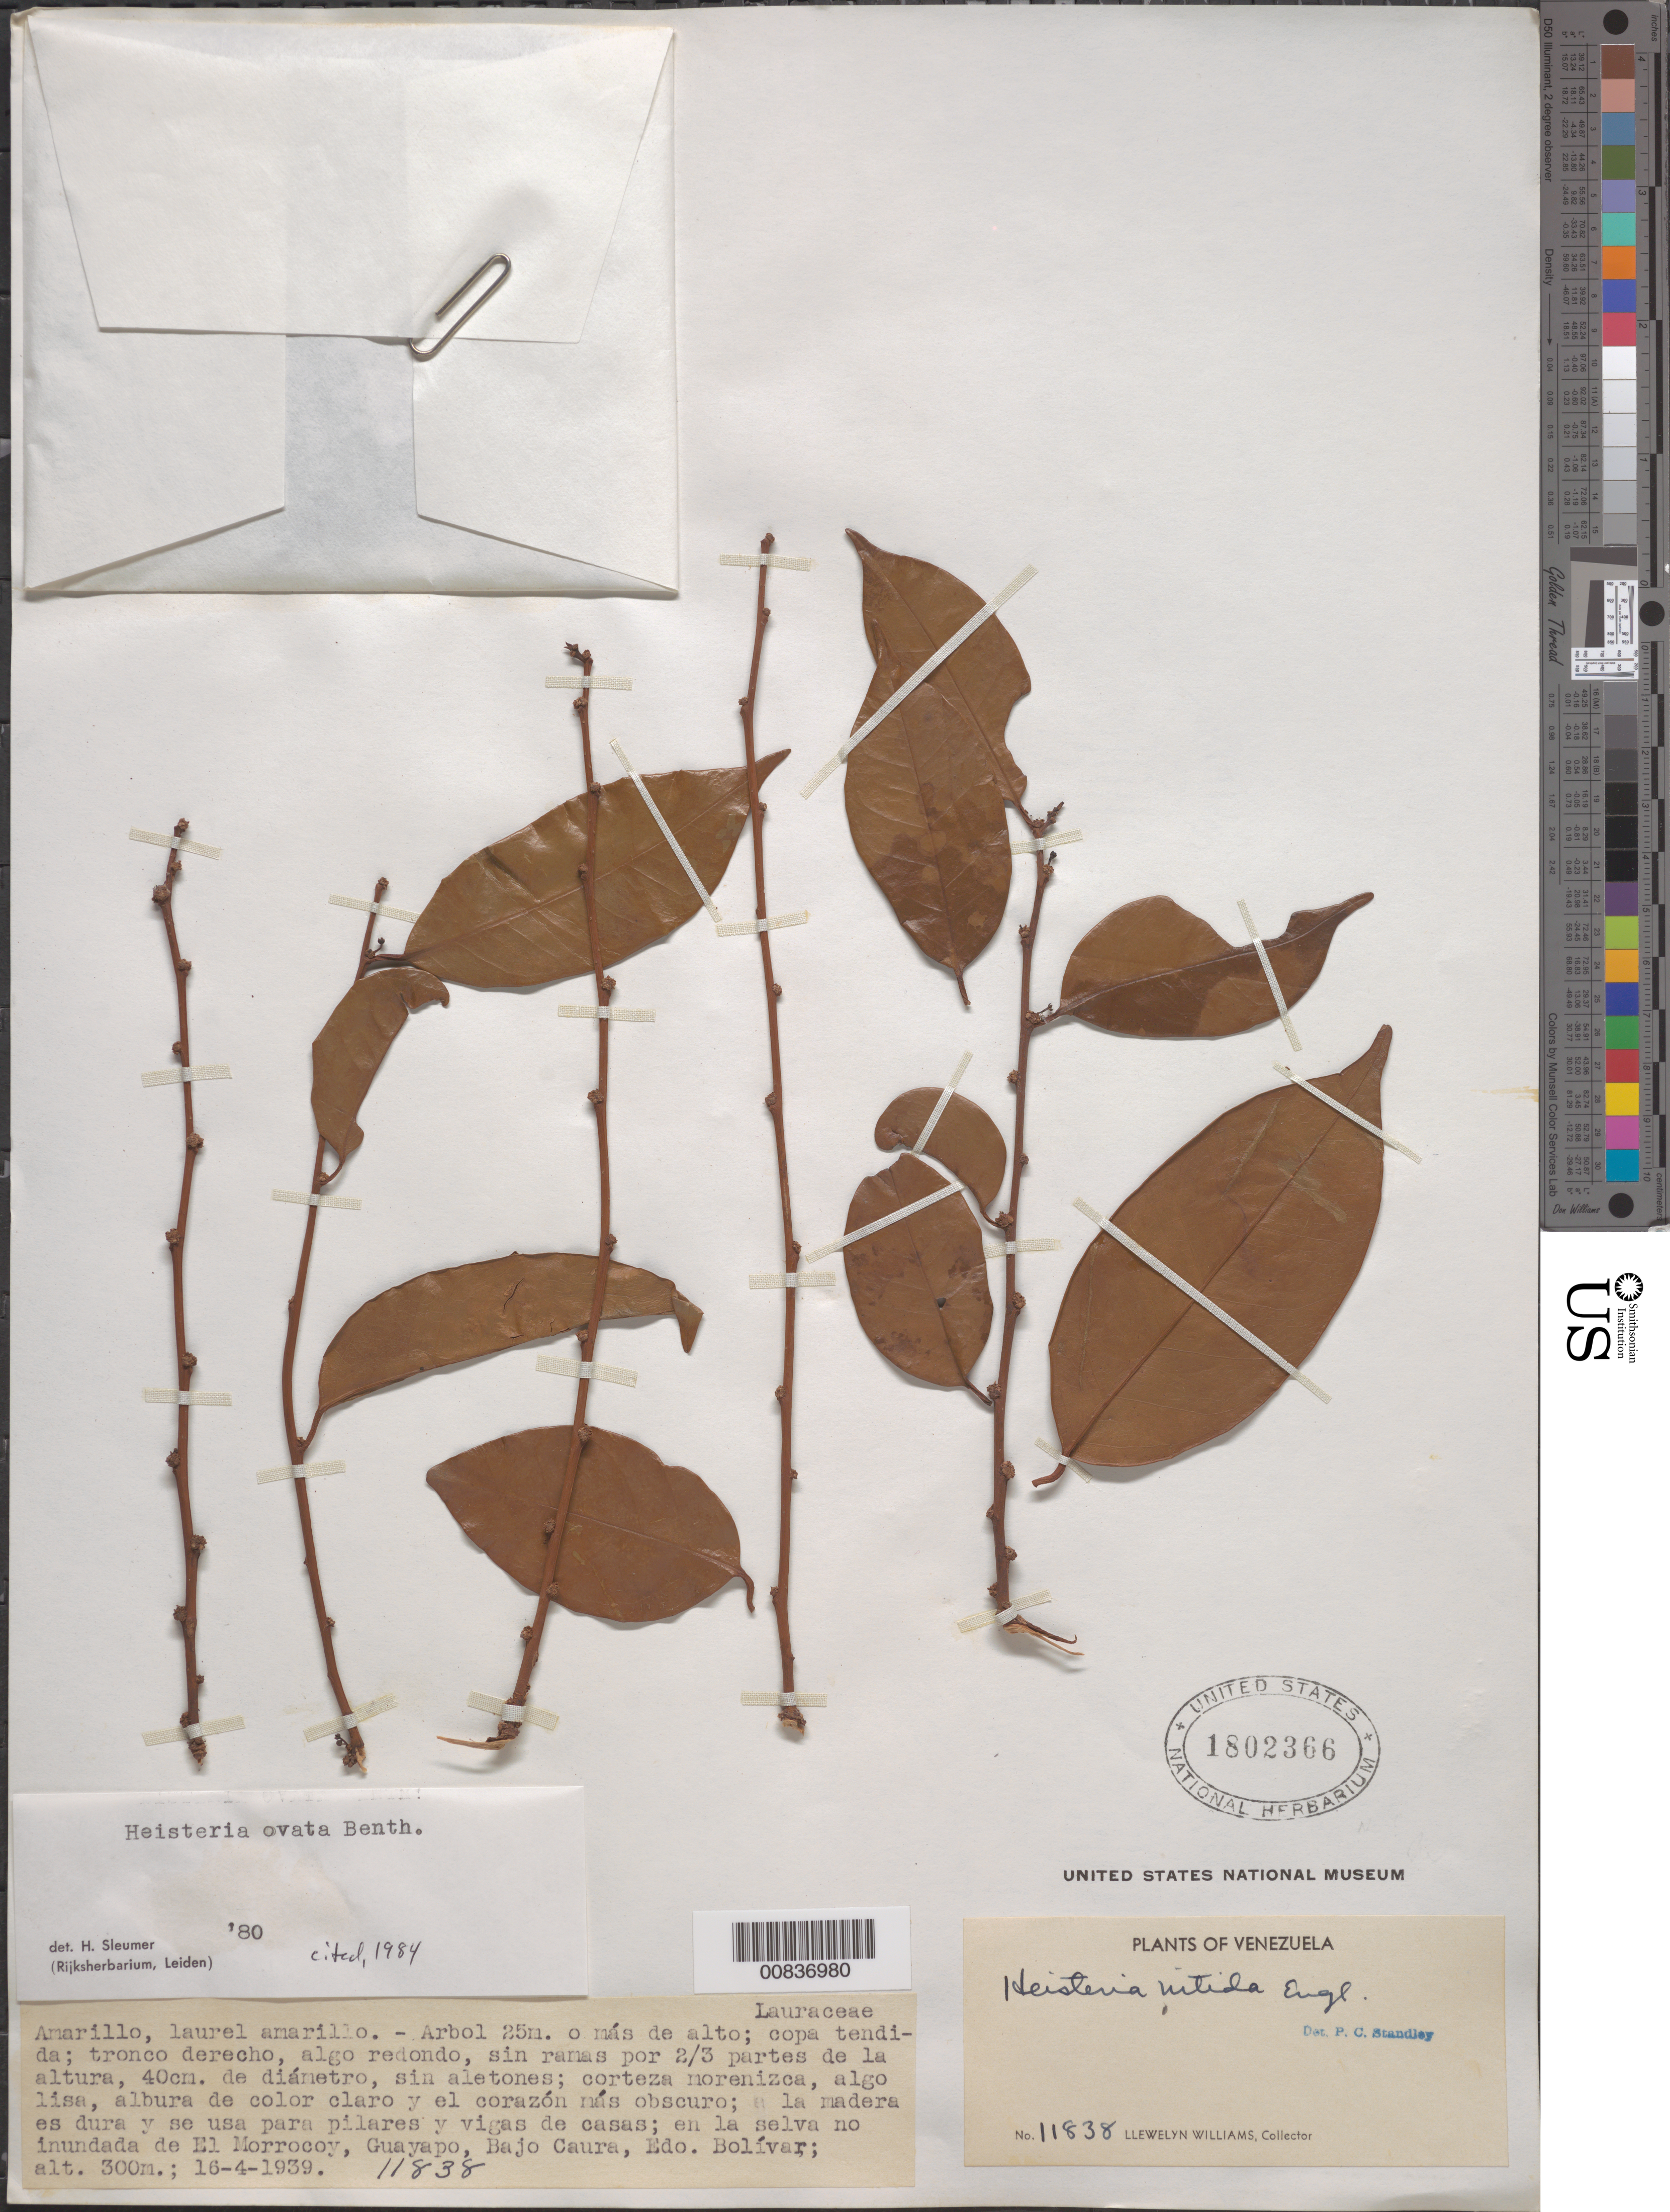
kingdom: Plantae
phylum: Tracheophyta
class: Magnoliopsida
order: Santalales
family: Erythropalaceae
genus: Heisteria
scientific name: Heisteria ovata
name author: Benth.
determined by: Sleumer, H. O.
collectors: Ll. Williams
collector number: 11838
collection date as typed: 16-Apr-39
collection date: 1939-04-16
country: Venezuela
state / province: Bolívar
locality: El Morrocoy, Guayapo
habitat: Selva no inundada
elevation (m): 300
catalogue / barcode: US 1802366